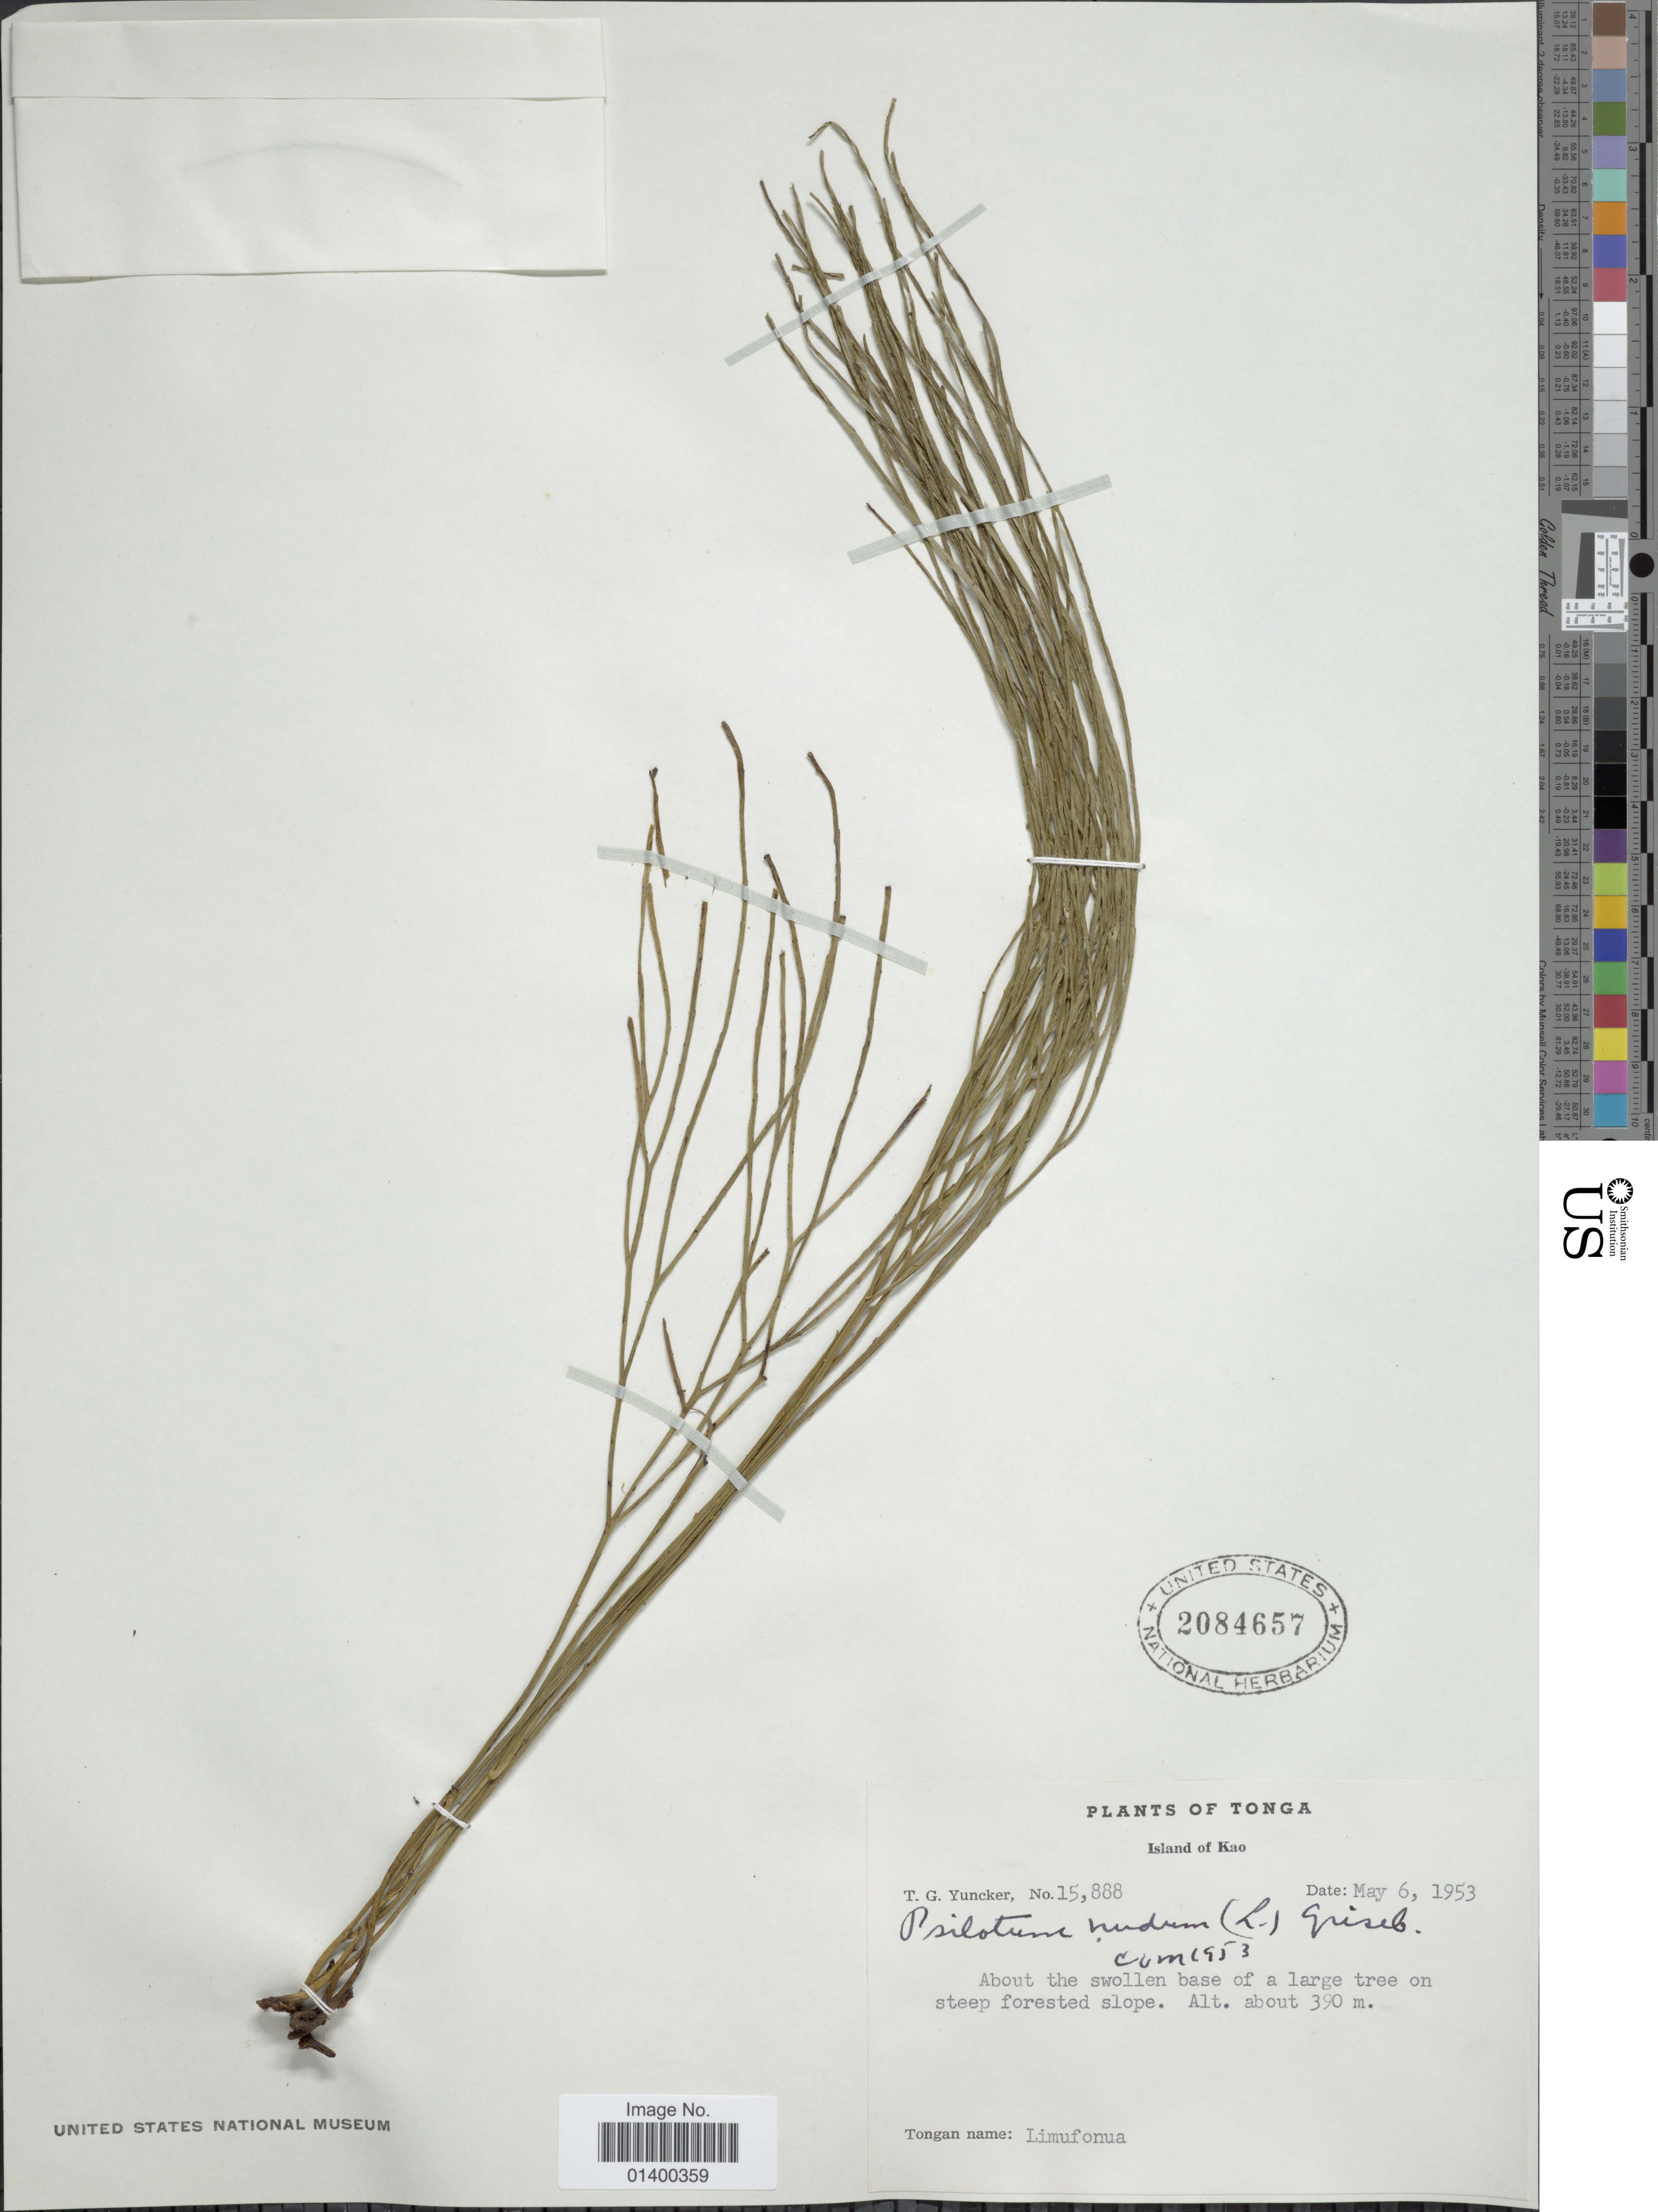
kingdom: Plantae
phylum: Tracheophyta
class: Polypodiopsida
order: Psilotales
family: Psilotaceae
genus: Psilotum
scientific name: Psilotum nudum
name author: (L.) P. Beauv.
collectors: T. G. Yuncker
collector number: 15888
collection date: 1953-05-06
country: Tonga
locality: Island of Kao, about the swollen base of a large tree on steep forested slope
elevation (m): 390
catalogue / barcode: US 2084657